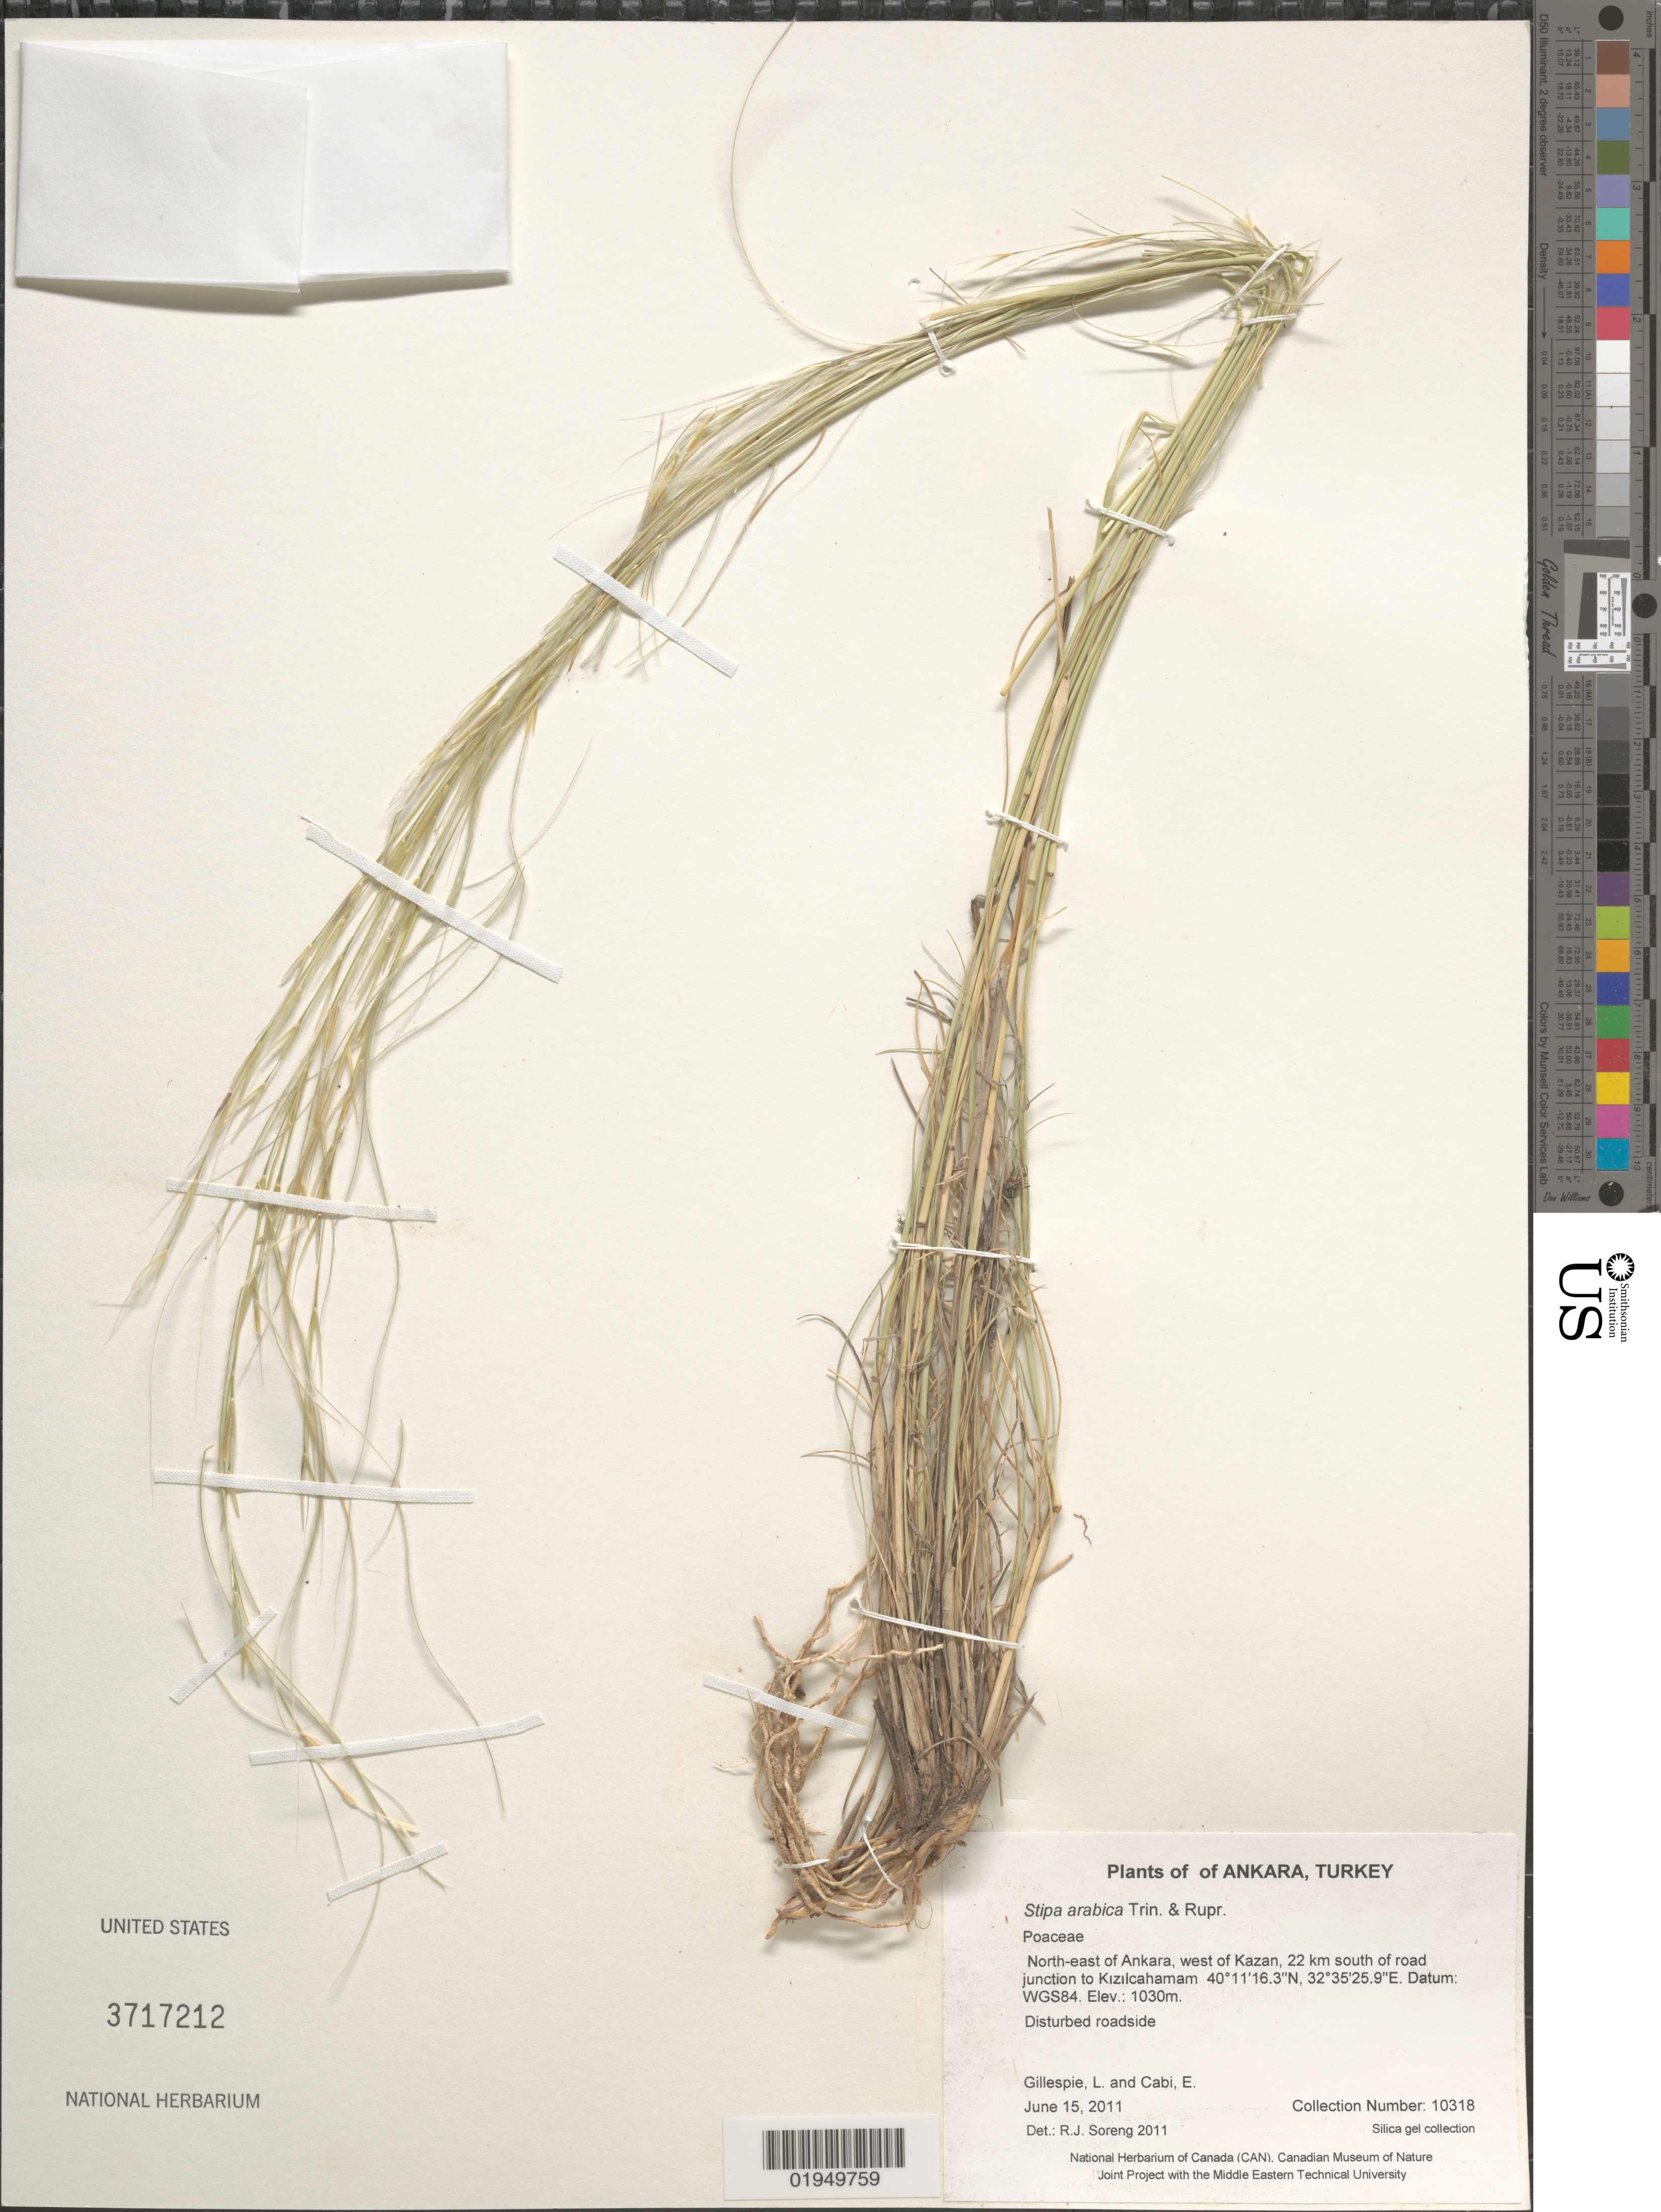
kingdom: Plantae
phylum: Tracheophyta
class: Liliopsida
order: Poales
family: Poaceae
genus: Stipa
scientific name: Stipa arabica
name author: Trin. & Rupr.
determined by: Soreng, Robert J., Research Associate (BOT), Smithsonian Institution - National Museum of Natural History (UNITED STATES)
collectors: L. J. Gillespie & E. Cabi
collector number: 10318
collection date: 2011-06-15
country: Turkey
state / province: Ankara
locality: Istanbul-Ankara Highway (E89). North-east of Ankara, west of Kazan, 22 km south of road junction to Kizilcahamam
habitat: Disturbed roadside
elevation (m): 1030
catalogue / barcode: US 3717212